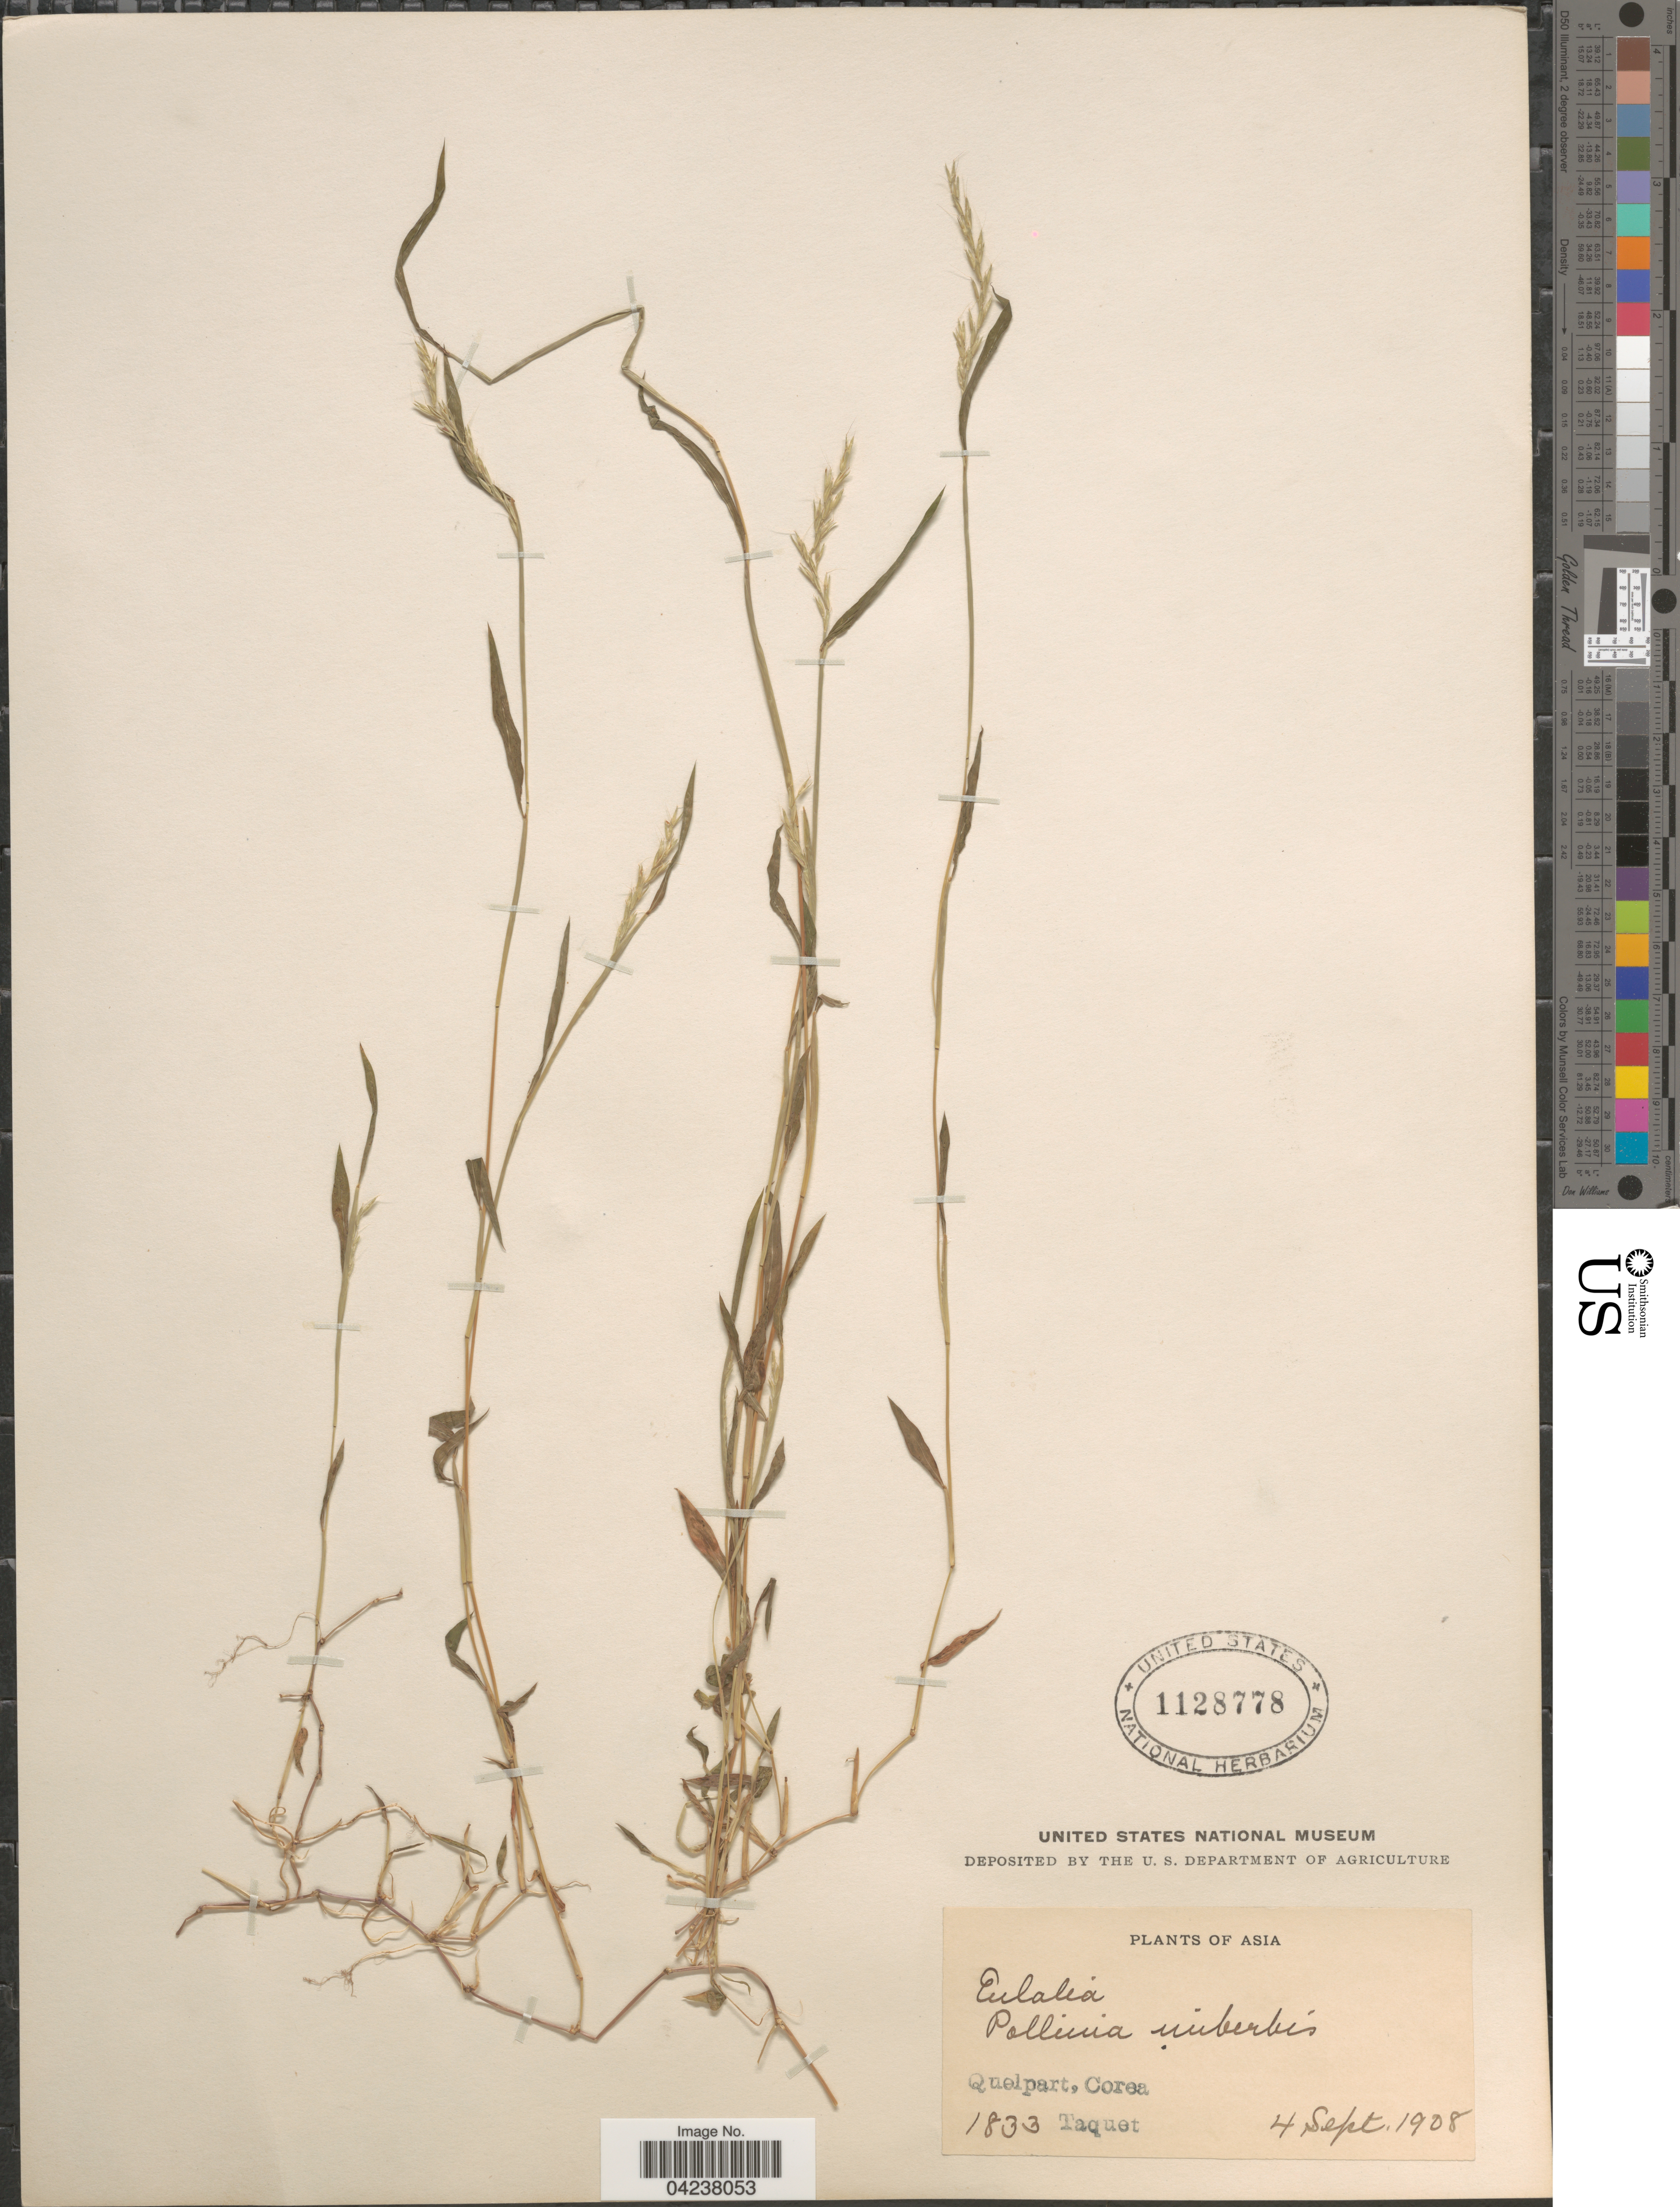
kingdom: Plantae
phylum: Tracheophyta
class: Liliopsida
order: Poales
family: Poaceae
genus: Microstegium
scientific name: Microstegium vimineum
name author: (Trin.) A. Camus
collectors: Taquet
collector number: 1833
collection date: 1908-09-04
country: South Korea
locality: Quelpart, Corea.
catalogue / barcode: US 1128778